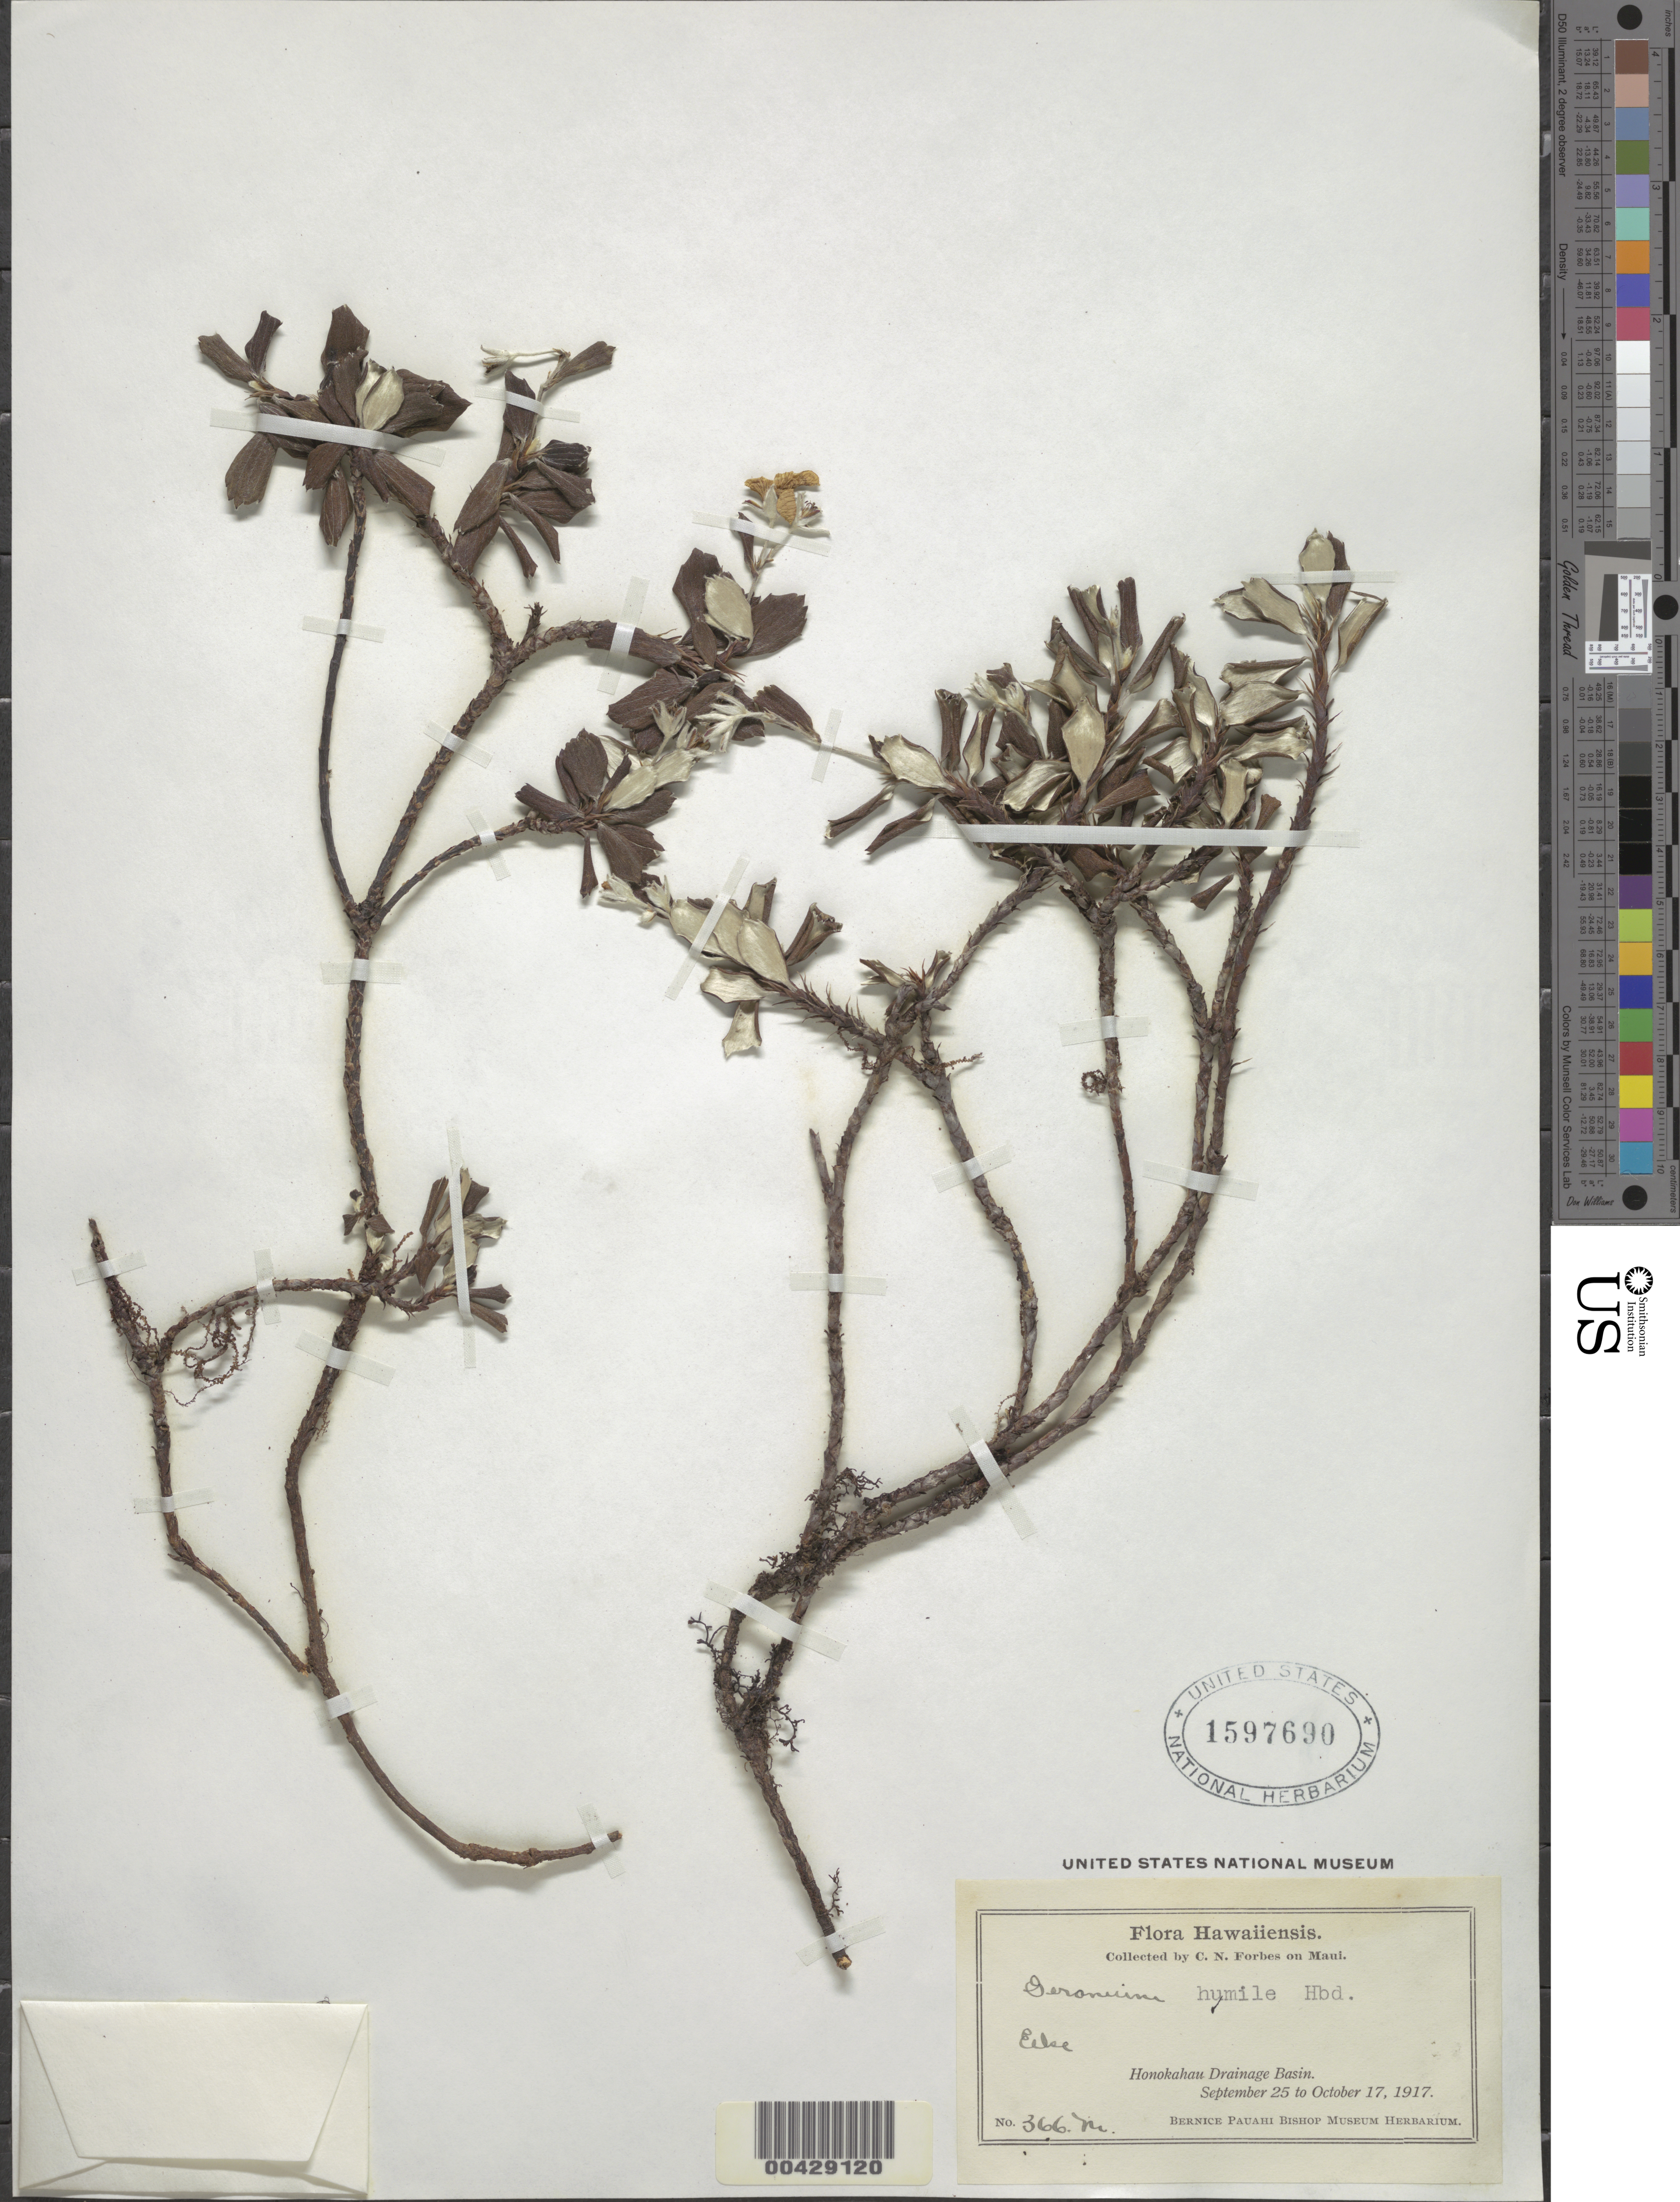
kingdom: Plantae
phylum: Tracheophyta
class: Magnoliopsida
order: Geraniales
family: Geraniaceae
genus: Geranium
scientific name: Geranium humile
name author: Hillebr.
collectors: C. N. Forbes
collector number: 366.M.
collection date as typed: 25 Sep 1917 to 17 Oct 1917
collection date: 1917-09-25/1917-10-17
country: United States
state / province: Hawaii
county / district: Maui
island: Maui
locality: Eke, Honokahau Drainage Basin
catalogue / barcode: US 1597690